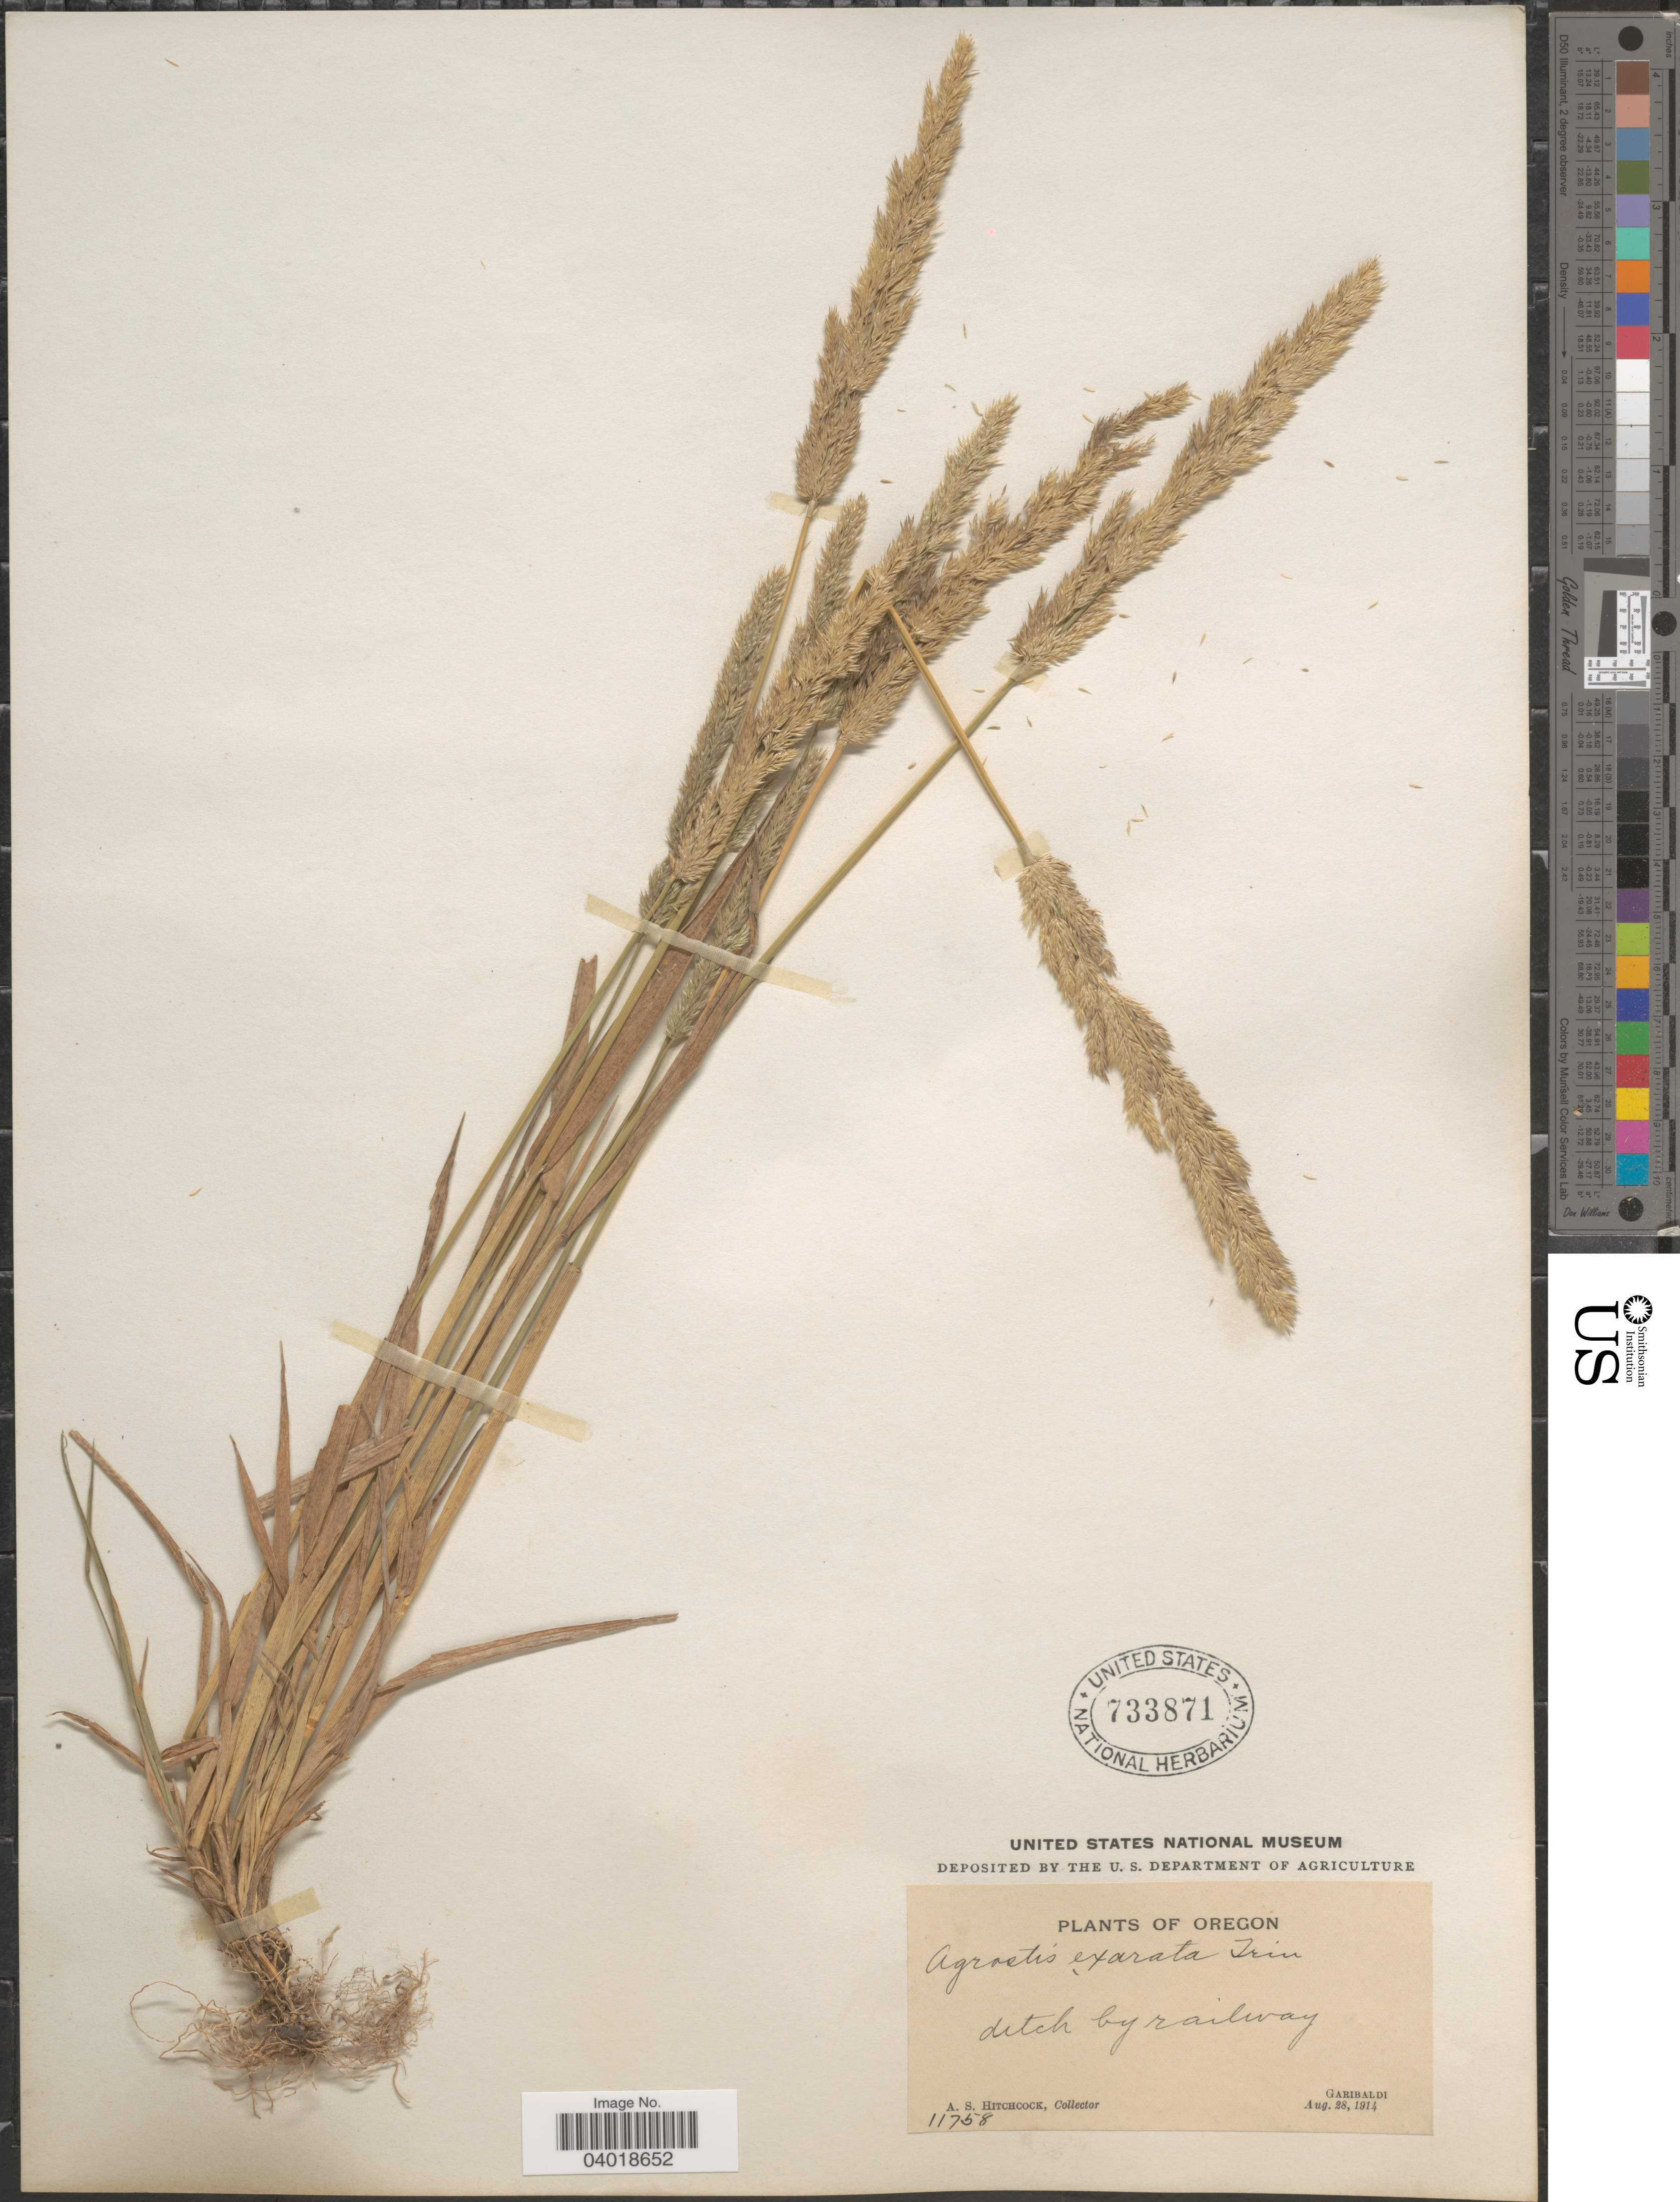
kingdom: Plantae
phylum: Tracheophyta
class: Liliopsida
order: Poales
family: Poaceae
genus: Agrostis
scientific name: Agrostis exarata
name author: Trin.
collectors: A. S. Hitchcock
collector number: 11758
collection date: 1914-08-28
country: United States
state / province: Oregon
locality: Ditch by railway. Garibaldi.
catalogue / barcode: US 733871